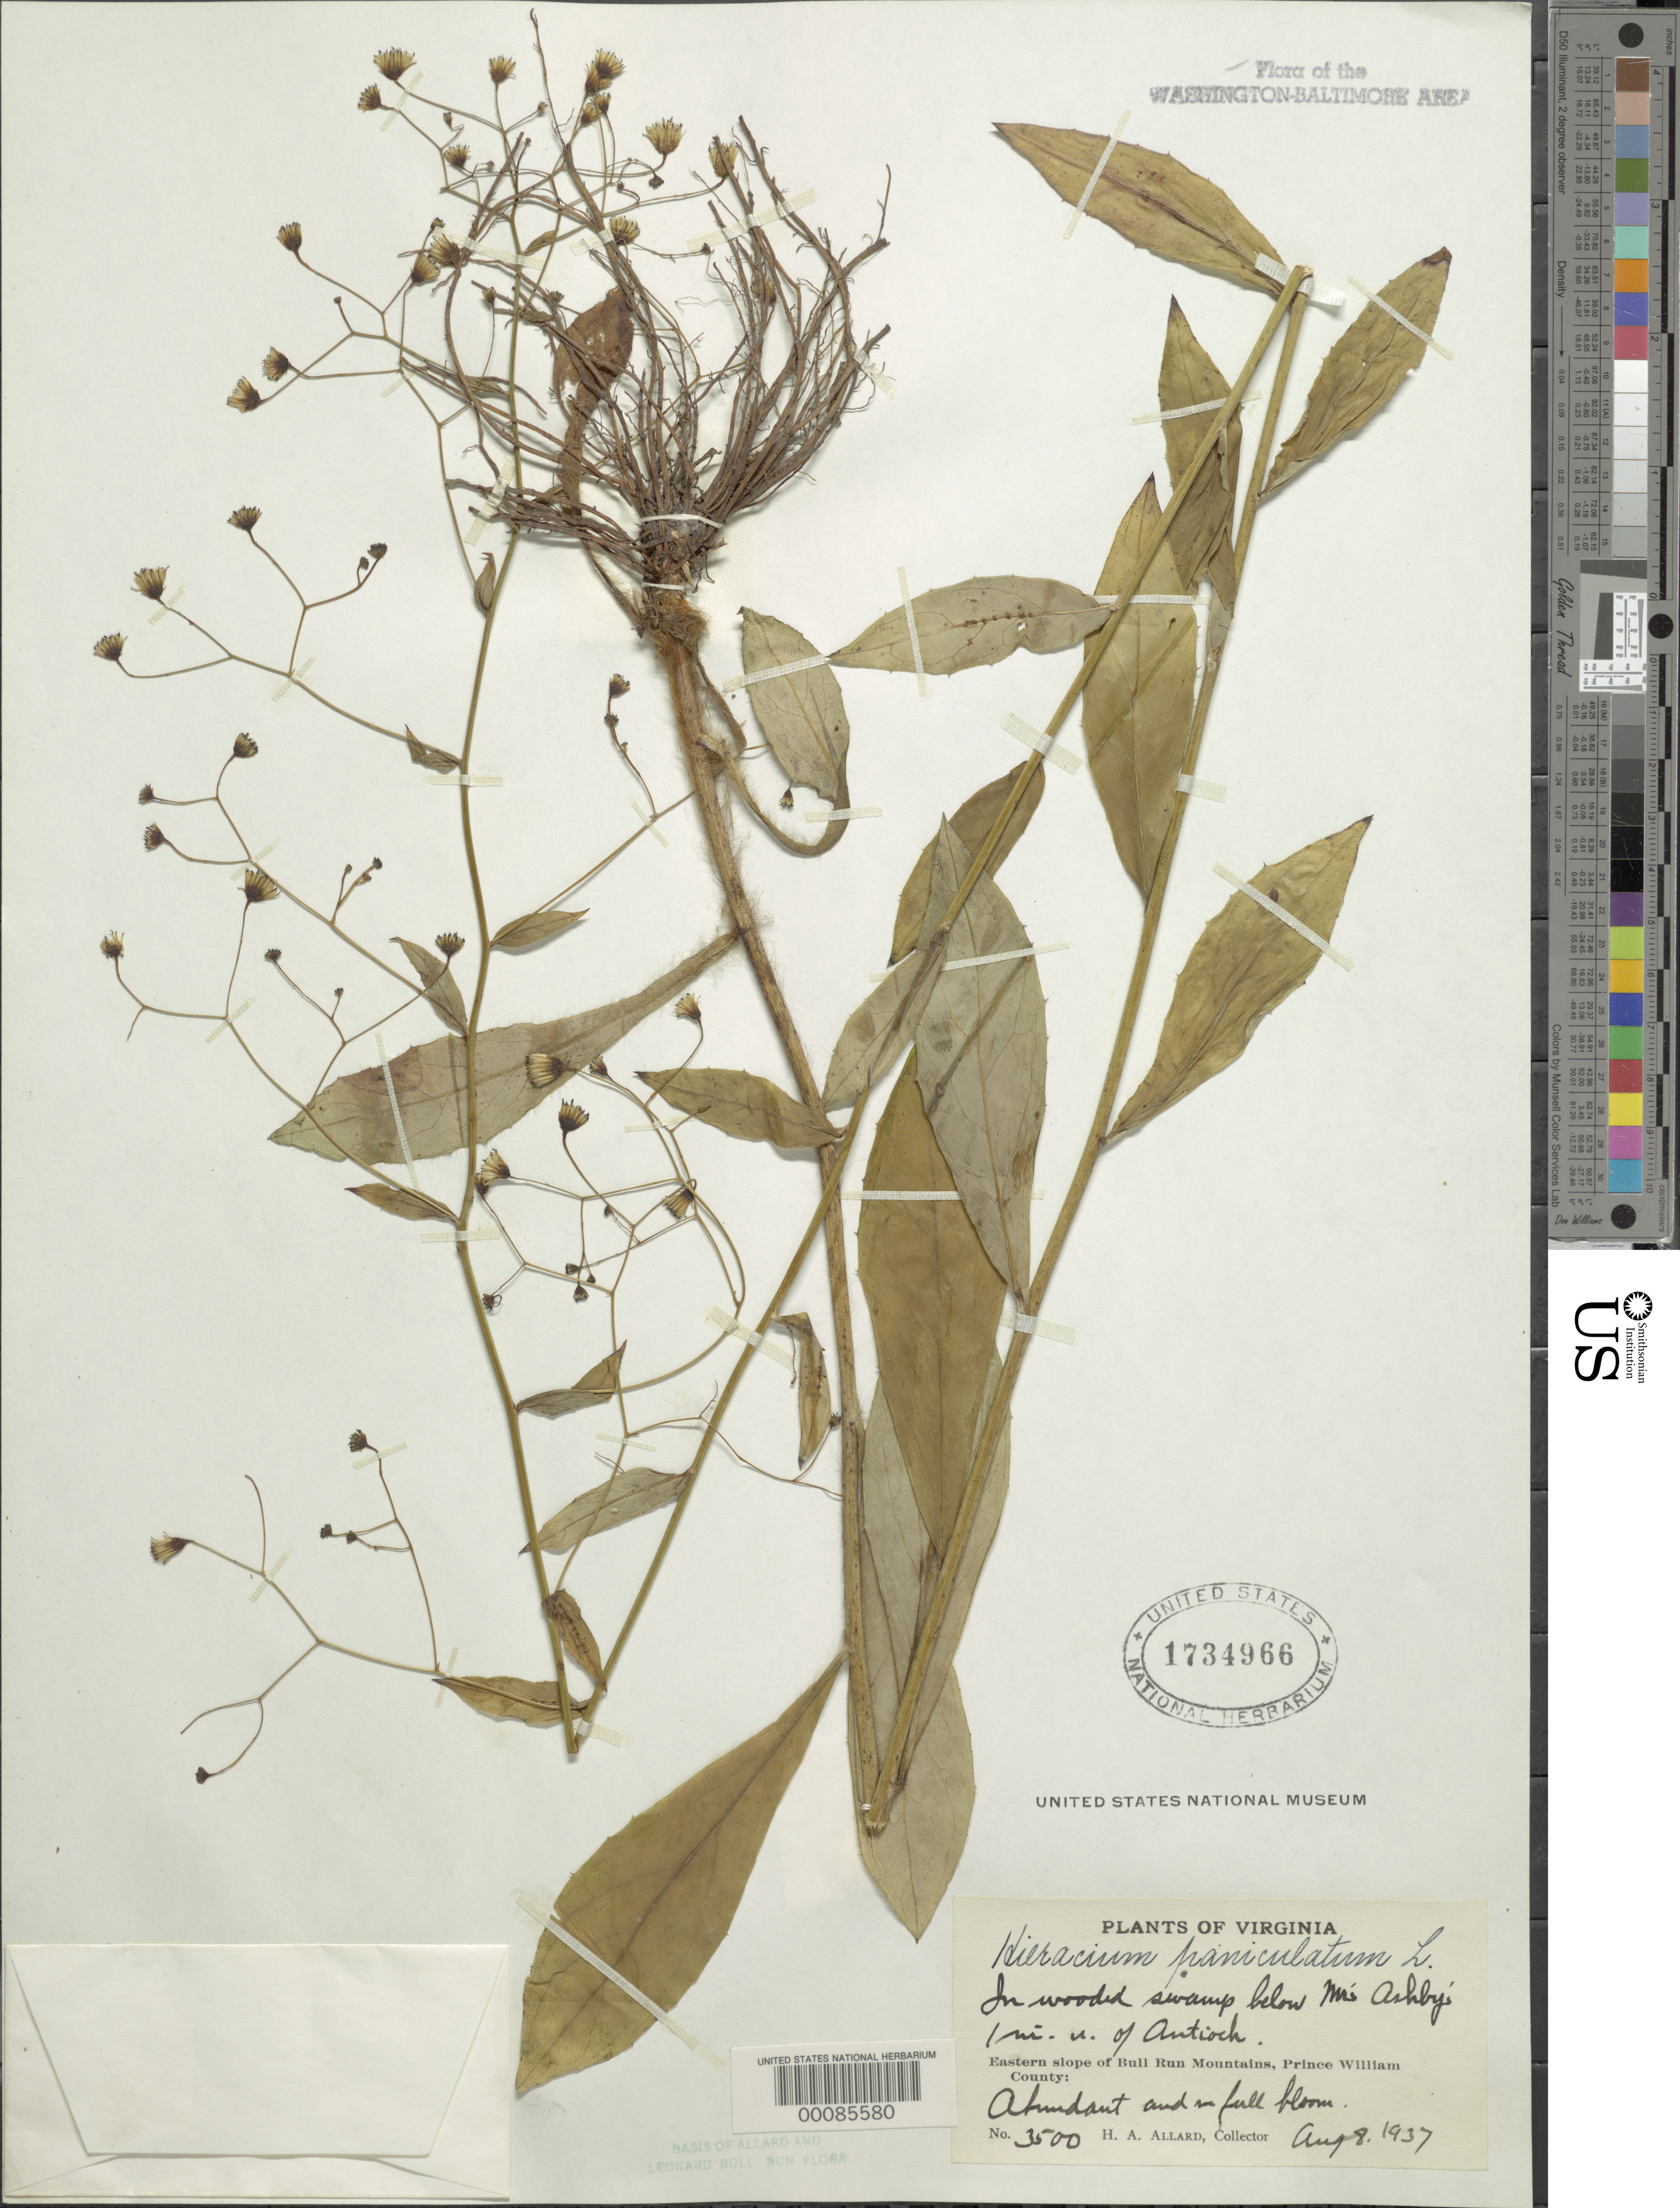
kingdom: Plantae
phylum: Tracheophyta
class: Magnoliopsida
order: Asterales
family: Asteraceae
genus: Hieracium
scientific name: Hieracium paniculatum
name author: L.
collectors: H. A. Allard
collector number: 3500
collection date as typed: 08 Aug 1937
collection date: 1937-08-08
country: United States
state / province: Virginia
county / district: Prince William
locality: North of Antioch below Mrs Ashbys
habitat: Wooded swamp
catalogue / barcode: US 1734966